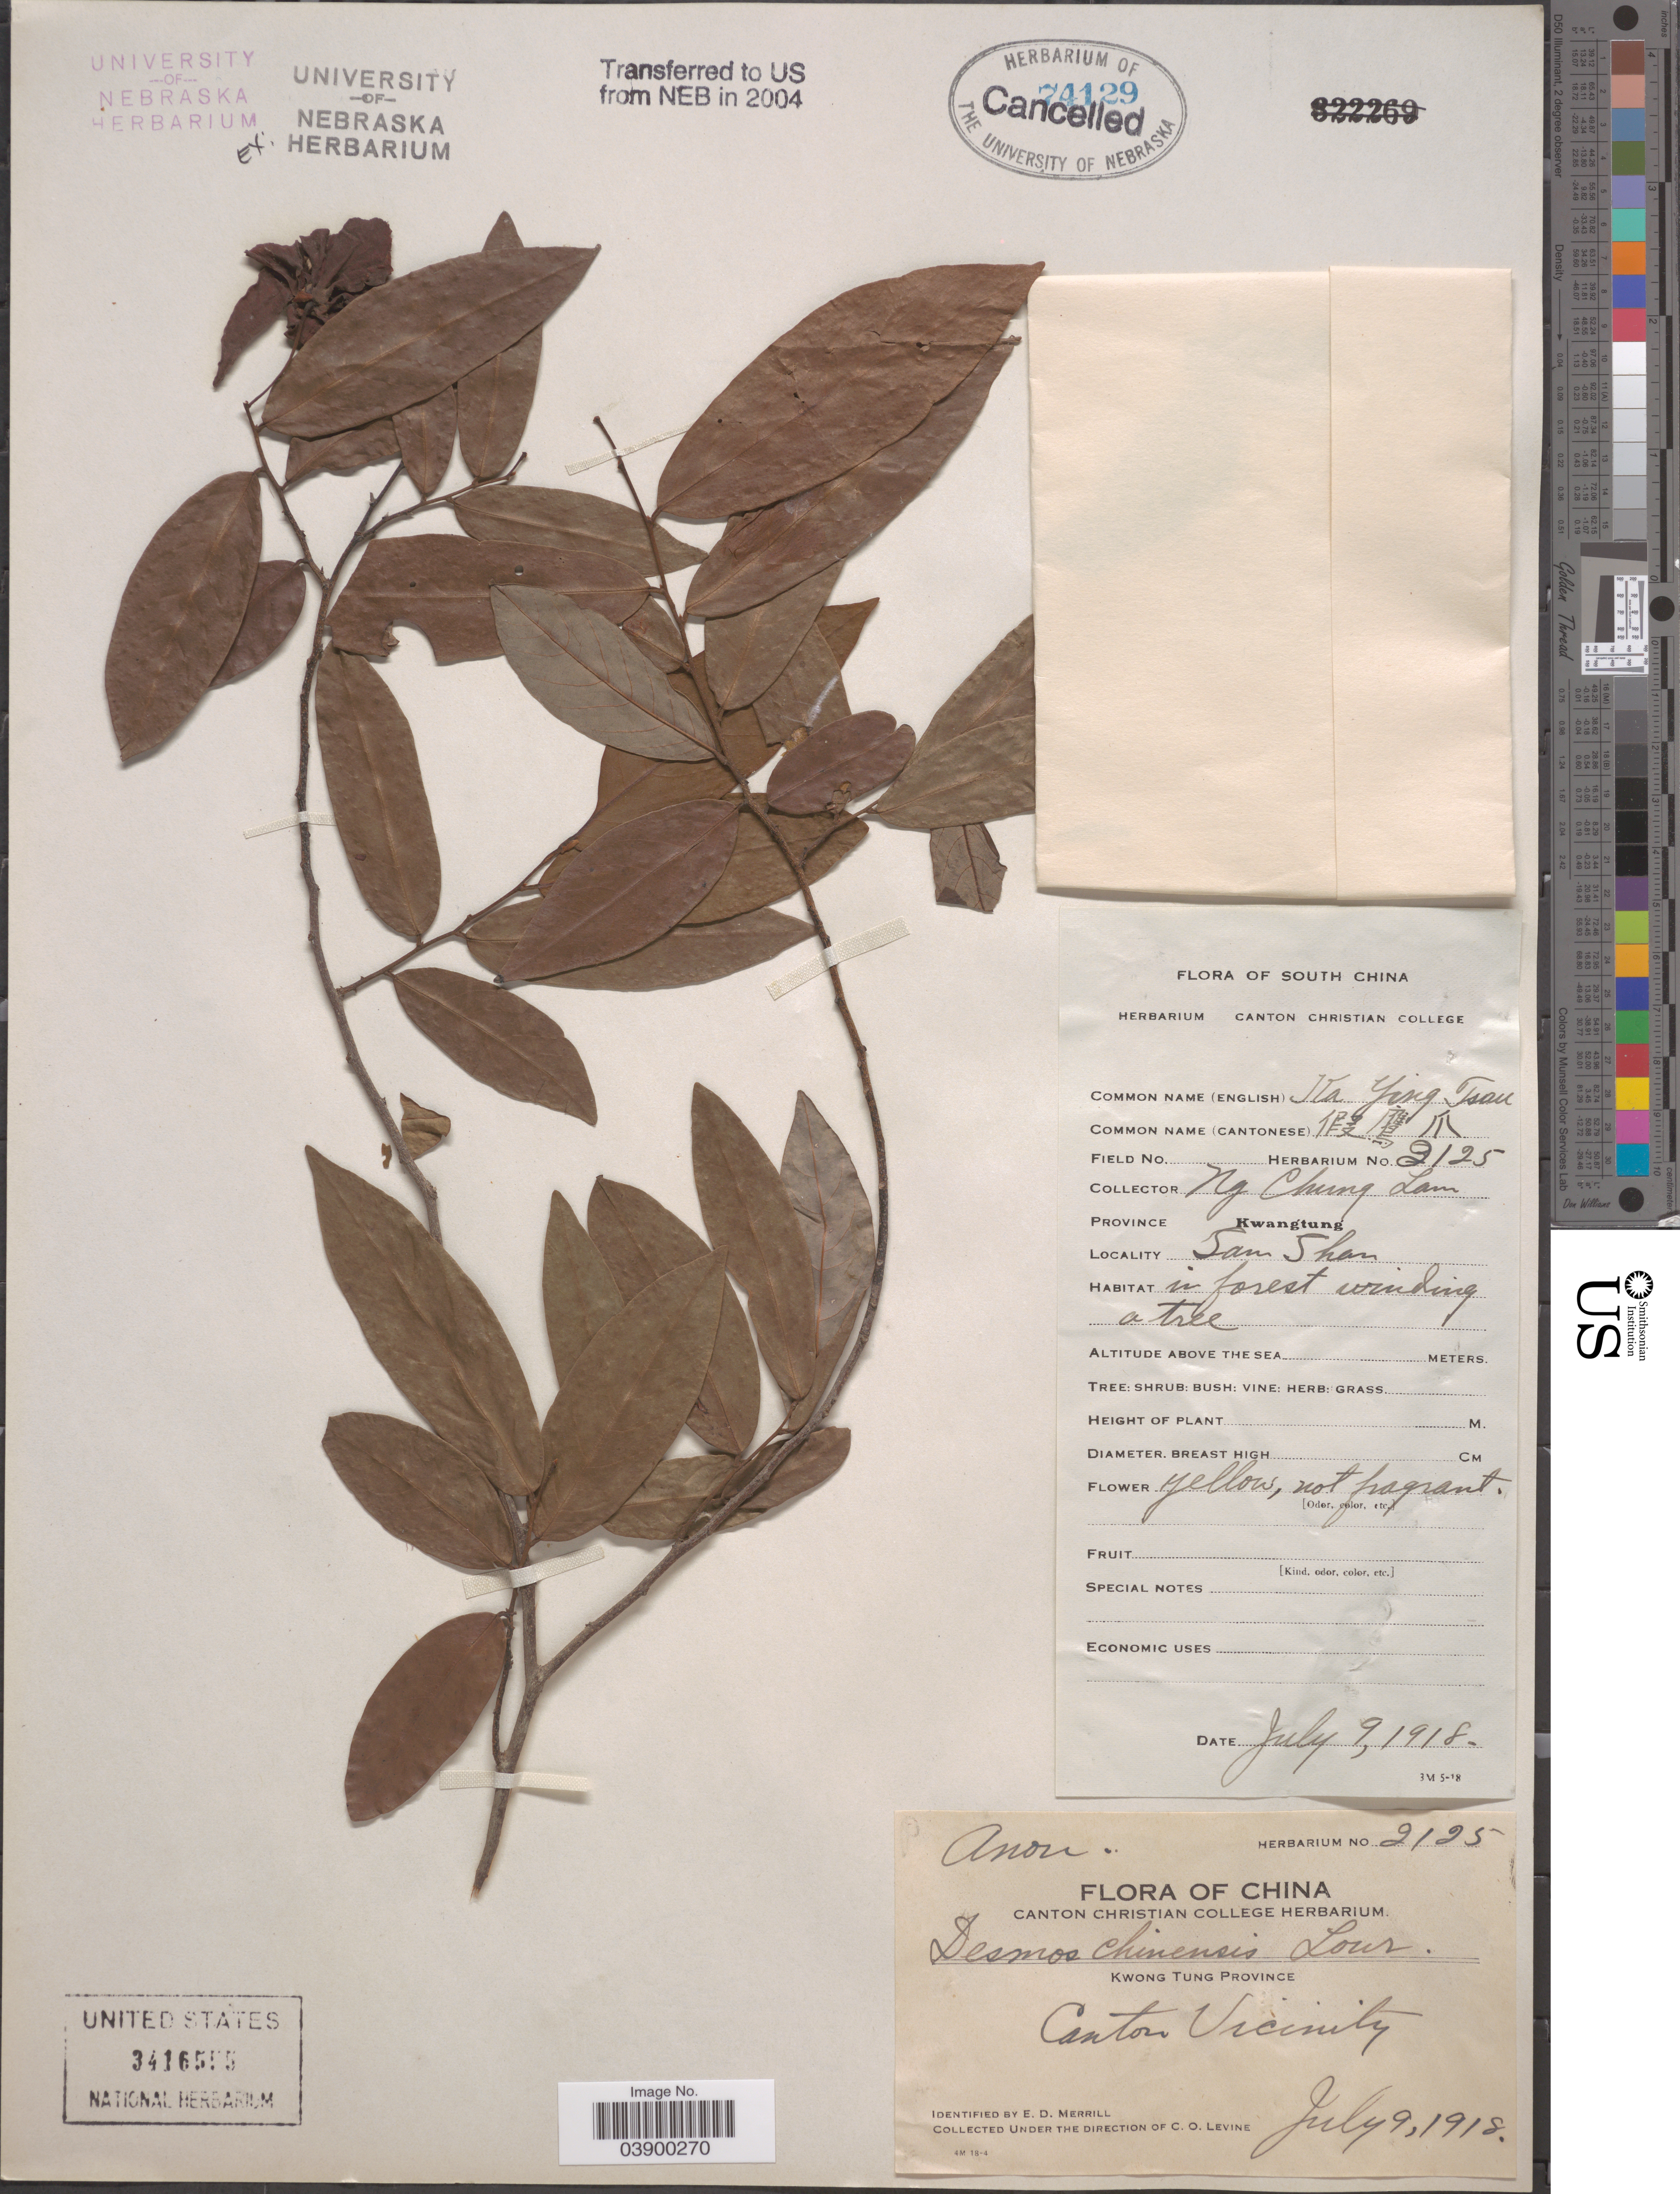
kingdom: Plantae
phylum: Tracheophyta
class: Magnoliopsida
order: Magnoliales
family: Annonaceae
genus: Desmos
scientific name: Desmos chinensis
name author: Lour.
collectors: N. C. Lam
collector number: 2125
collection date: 1918-07-09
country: China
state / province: Guangdong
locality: South China. Kwong Tung Province. Canton Vicinity. Sam Shan.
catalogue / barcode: US 3416555